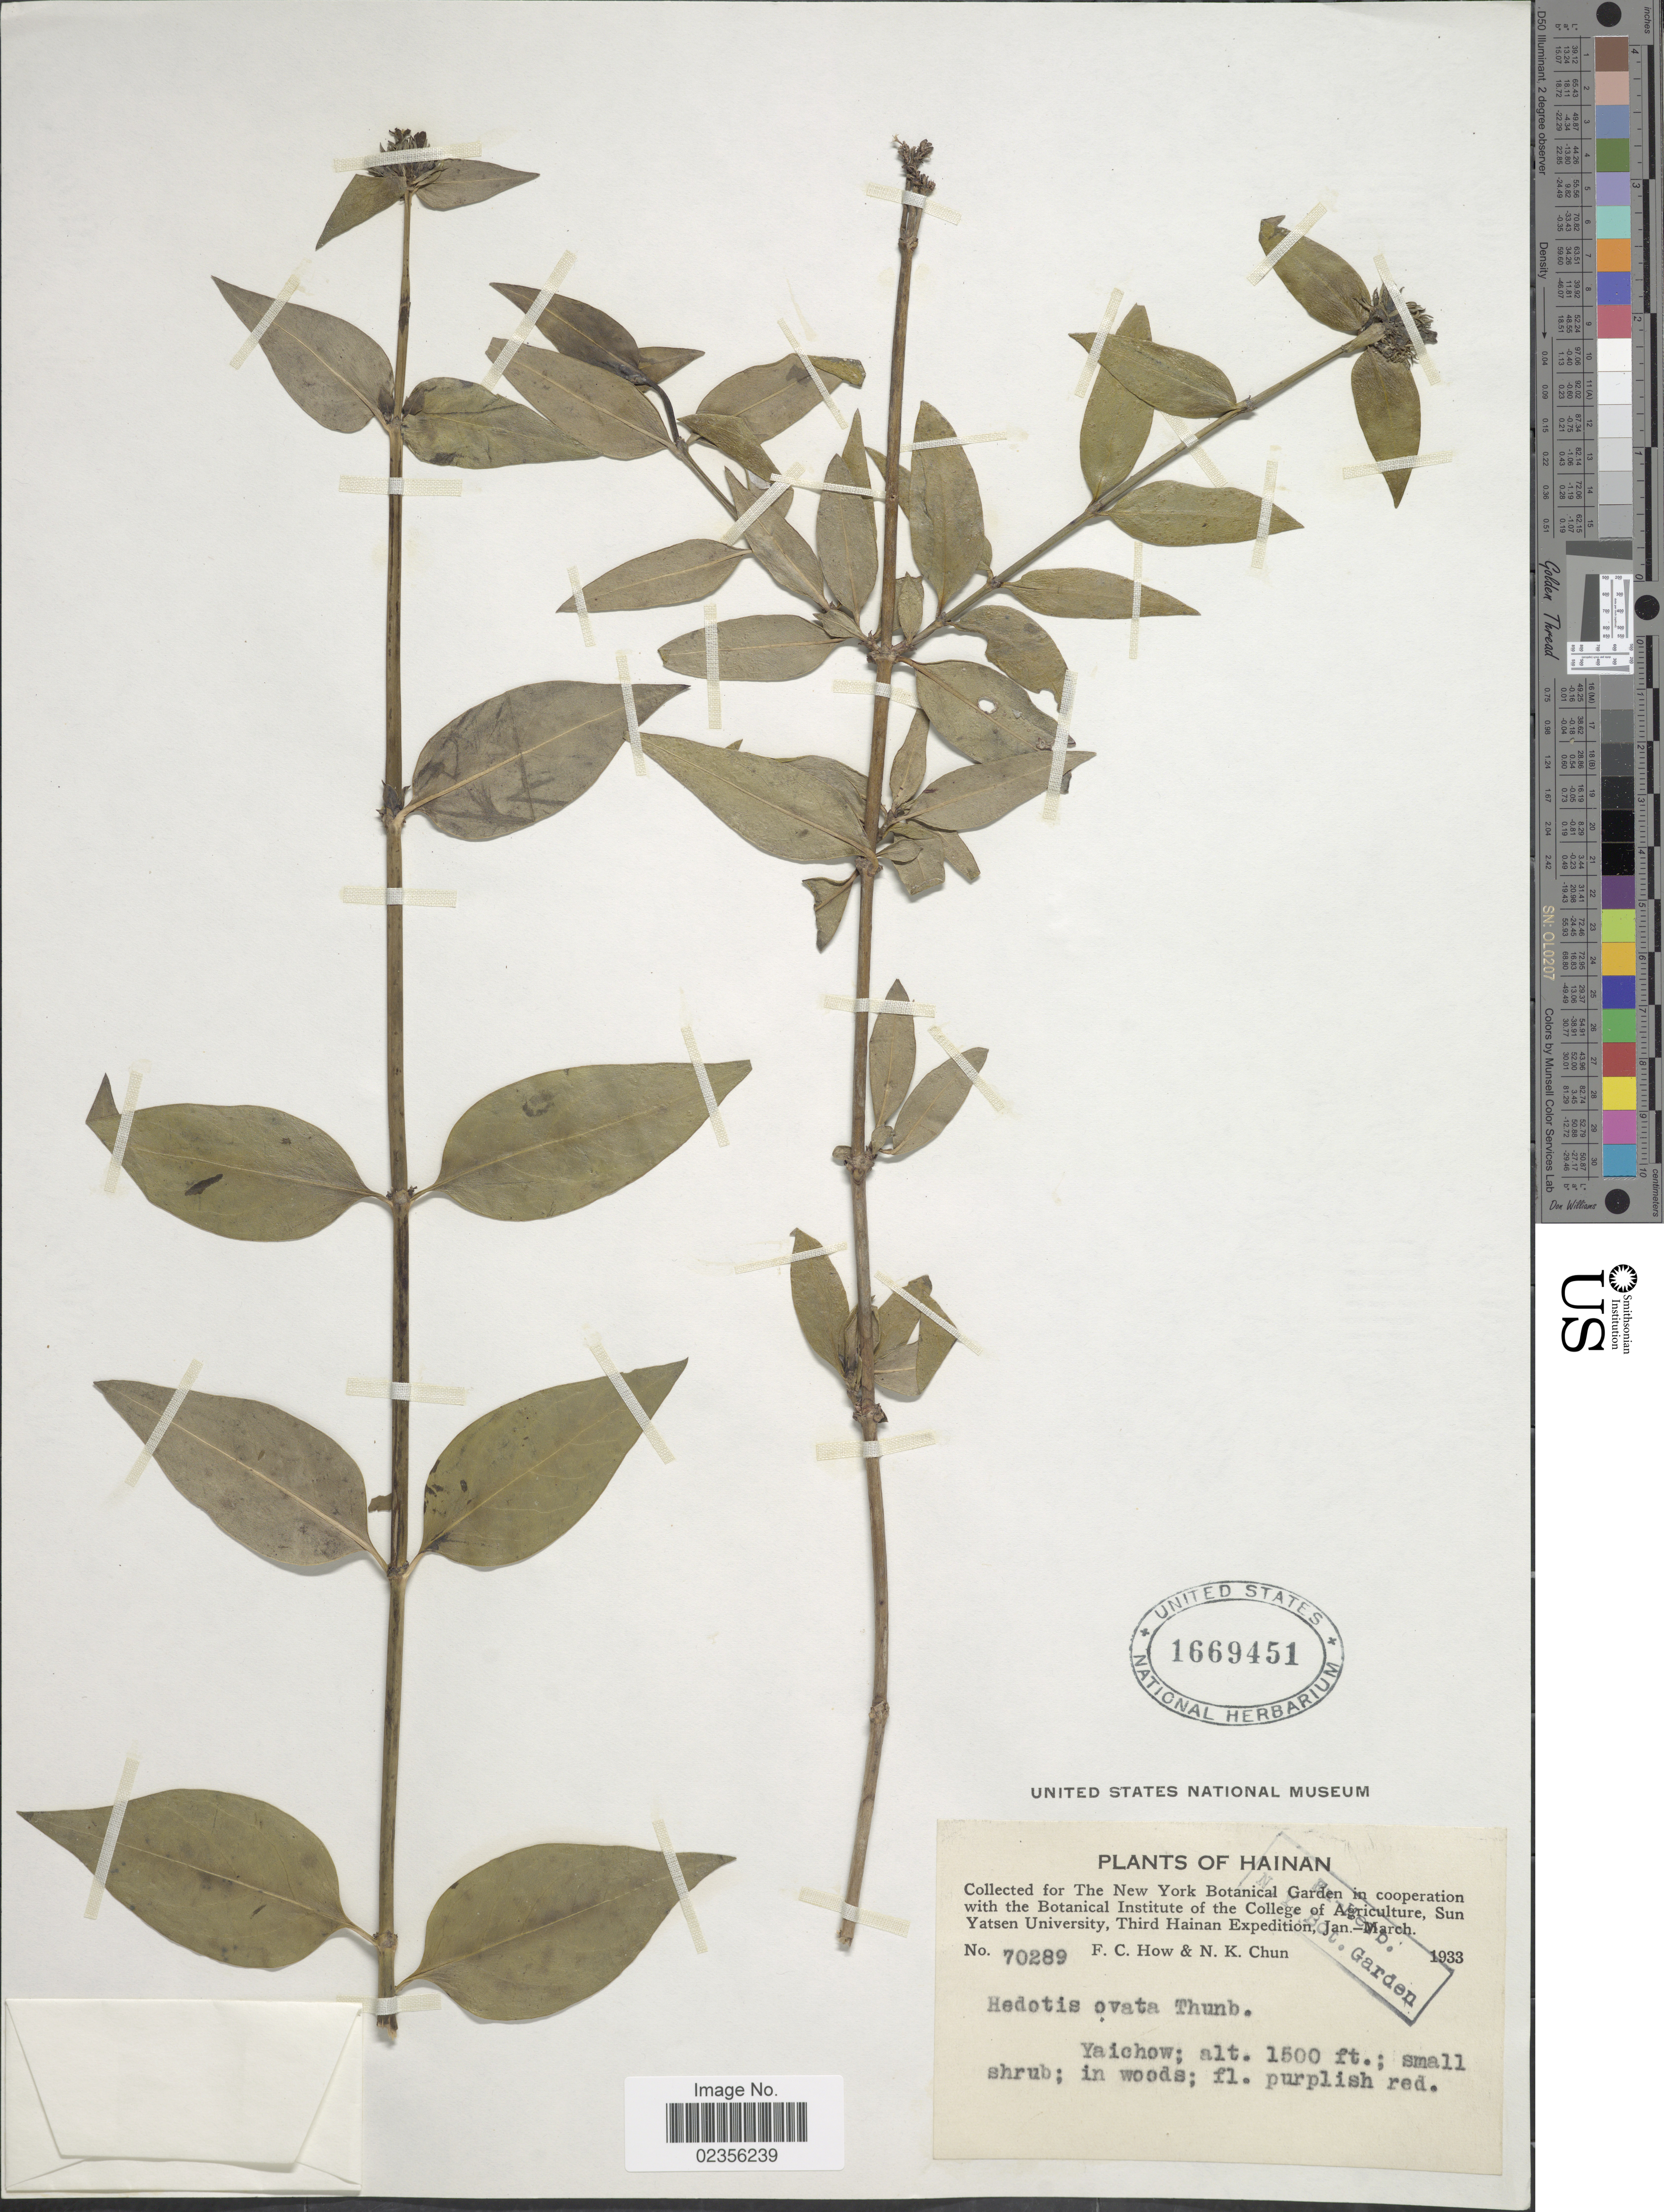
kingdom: Plantae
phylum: Tracheophyta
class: Magnoliopsida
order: Gentianales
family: Rubiaceae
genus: Hedyotis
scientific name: Hedyotis ovata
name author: Thunb. ex Maxim.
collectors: F. C. How & N. K. Chun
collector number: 70289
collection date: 1933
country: China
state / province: Hainan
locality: Yaichow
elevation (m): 457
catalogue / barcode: US 1669451